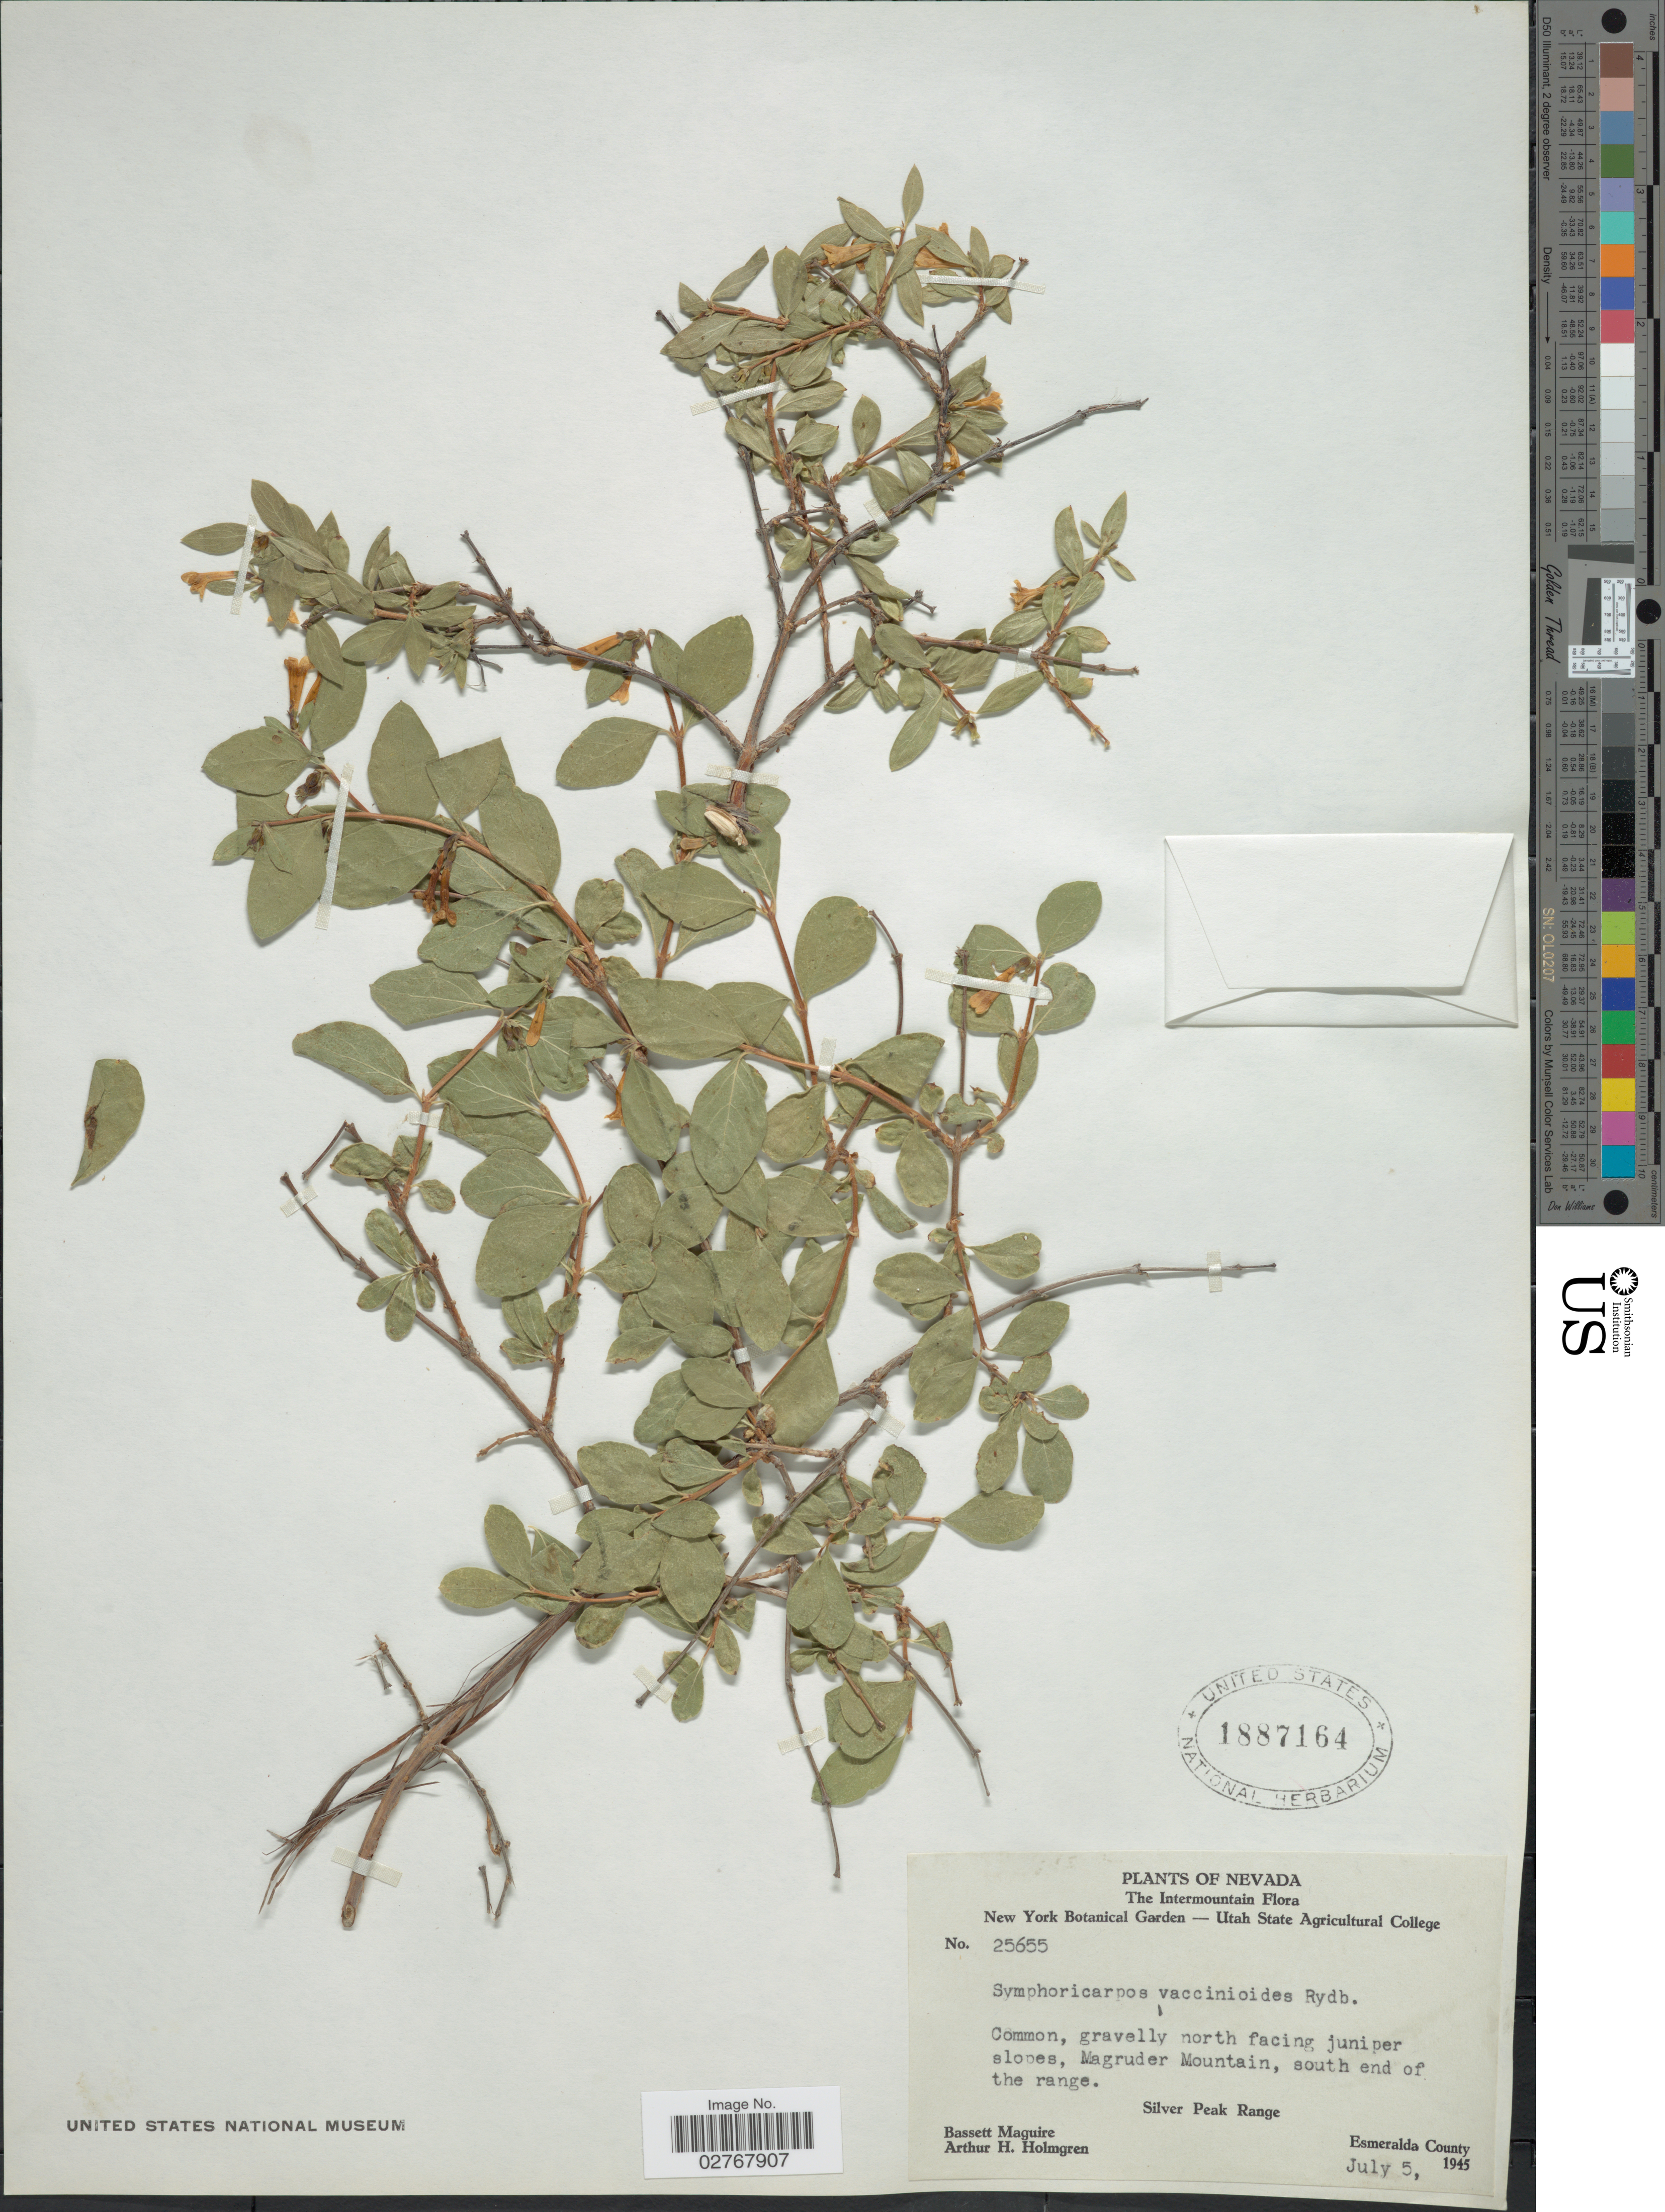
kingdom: Plantae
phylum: Tracheophyta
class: Magnoliopsida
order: Dipsacales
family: Caprifoliaceae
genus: Symphoricarpos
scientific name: Symphoricarpos vaccinioides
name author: Rydb.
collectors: B. Maguire & A. H. Holmgren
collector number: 25655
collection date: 1945-07-05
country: United States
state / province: Nevada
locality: The Intermountain, common, gravelly north facing juniper slopes, Magruder Mountain, south end of the range, Silver Peak Range, Esmeralda County.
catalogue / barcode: US 1887164